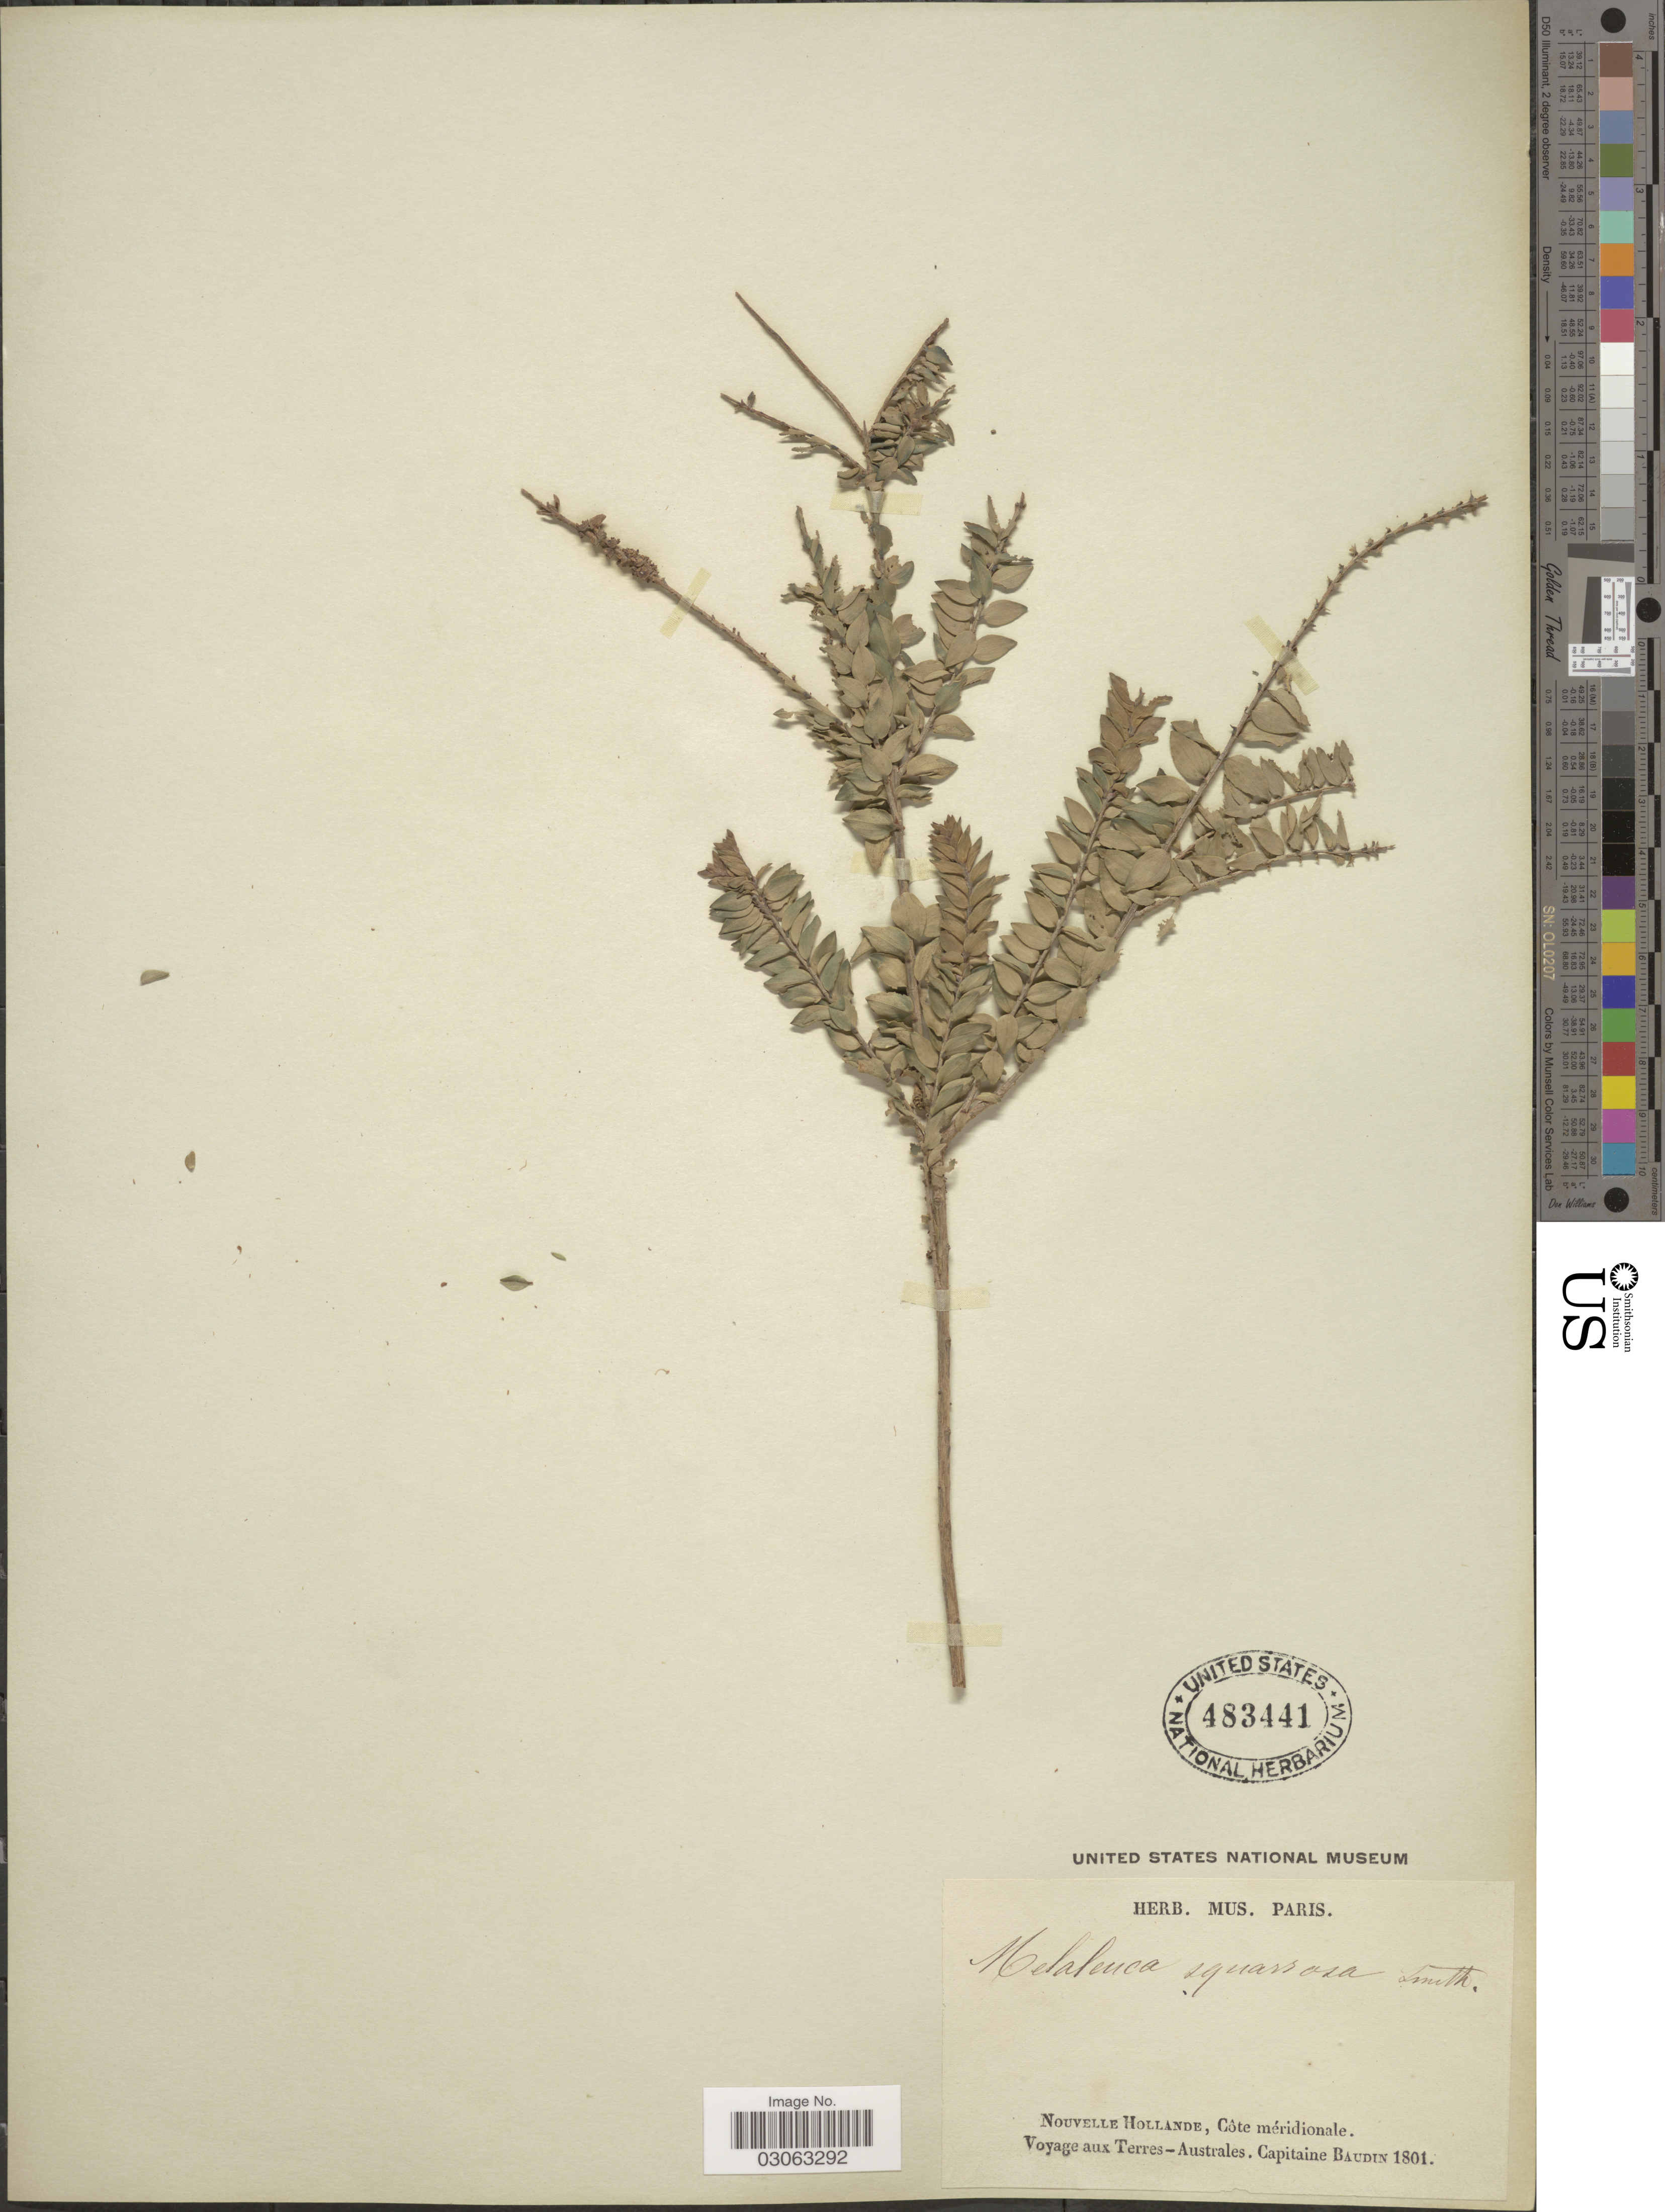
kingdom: Plantae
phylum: Tracheophyta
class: Magnoliopsida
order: Myrtales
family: Myrtaceae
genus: Melaleuca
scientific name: Melaleuca squarrosa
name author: Sm.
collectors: T. Baudin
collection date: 1801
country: Australia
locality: Nouvelle Hollande, Côte méridionale. Voyage aux Terres-Australes.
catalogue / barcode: US 483441